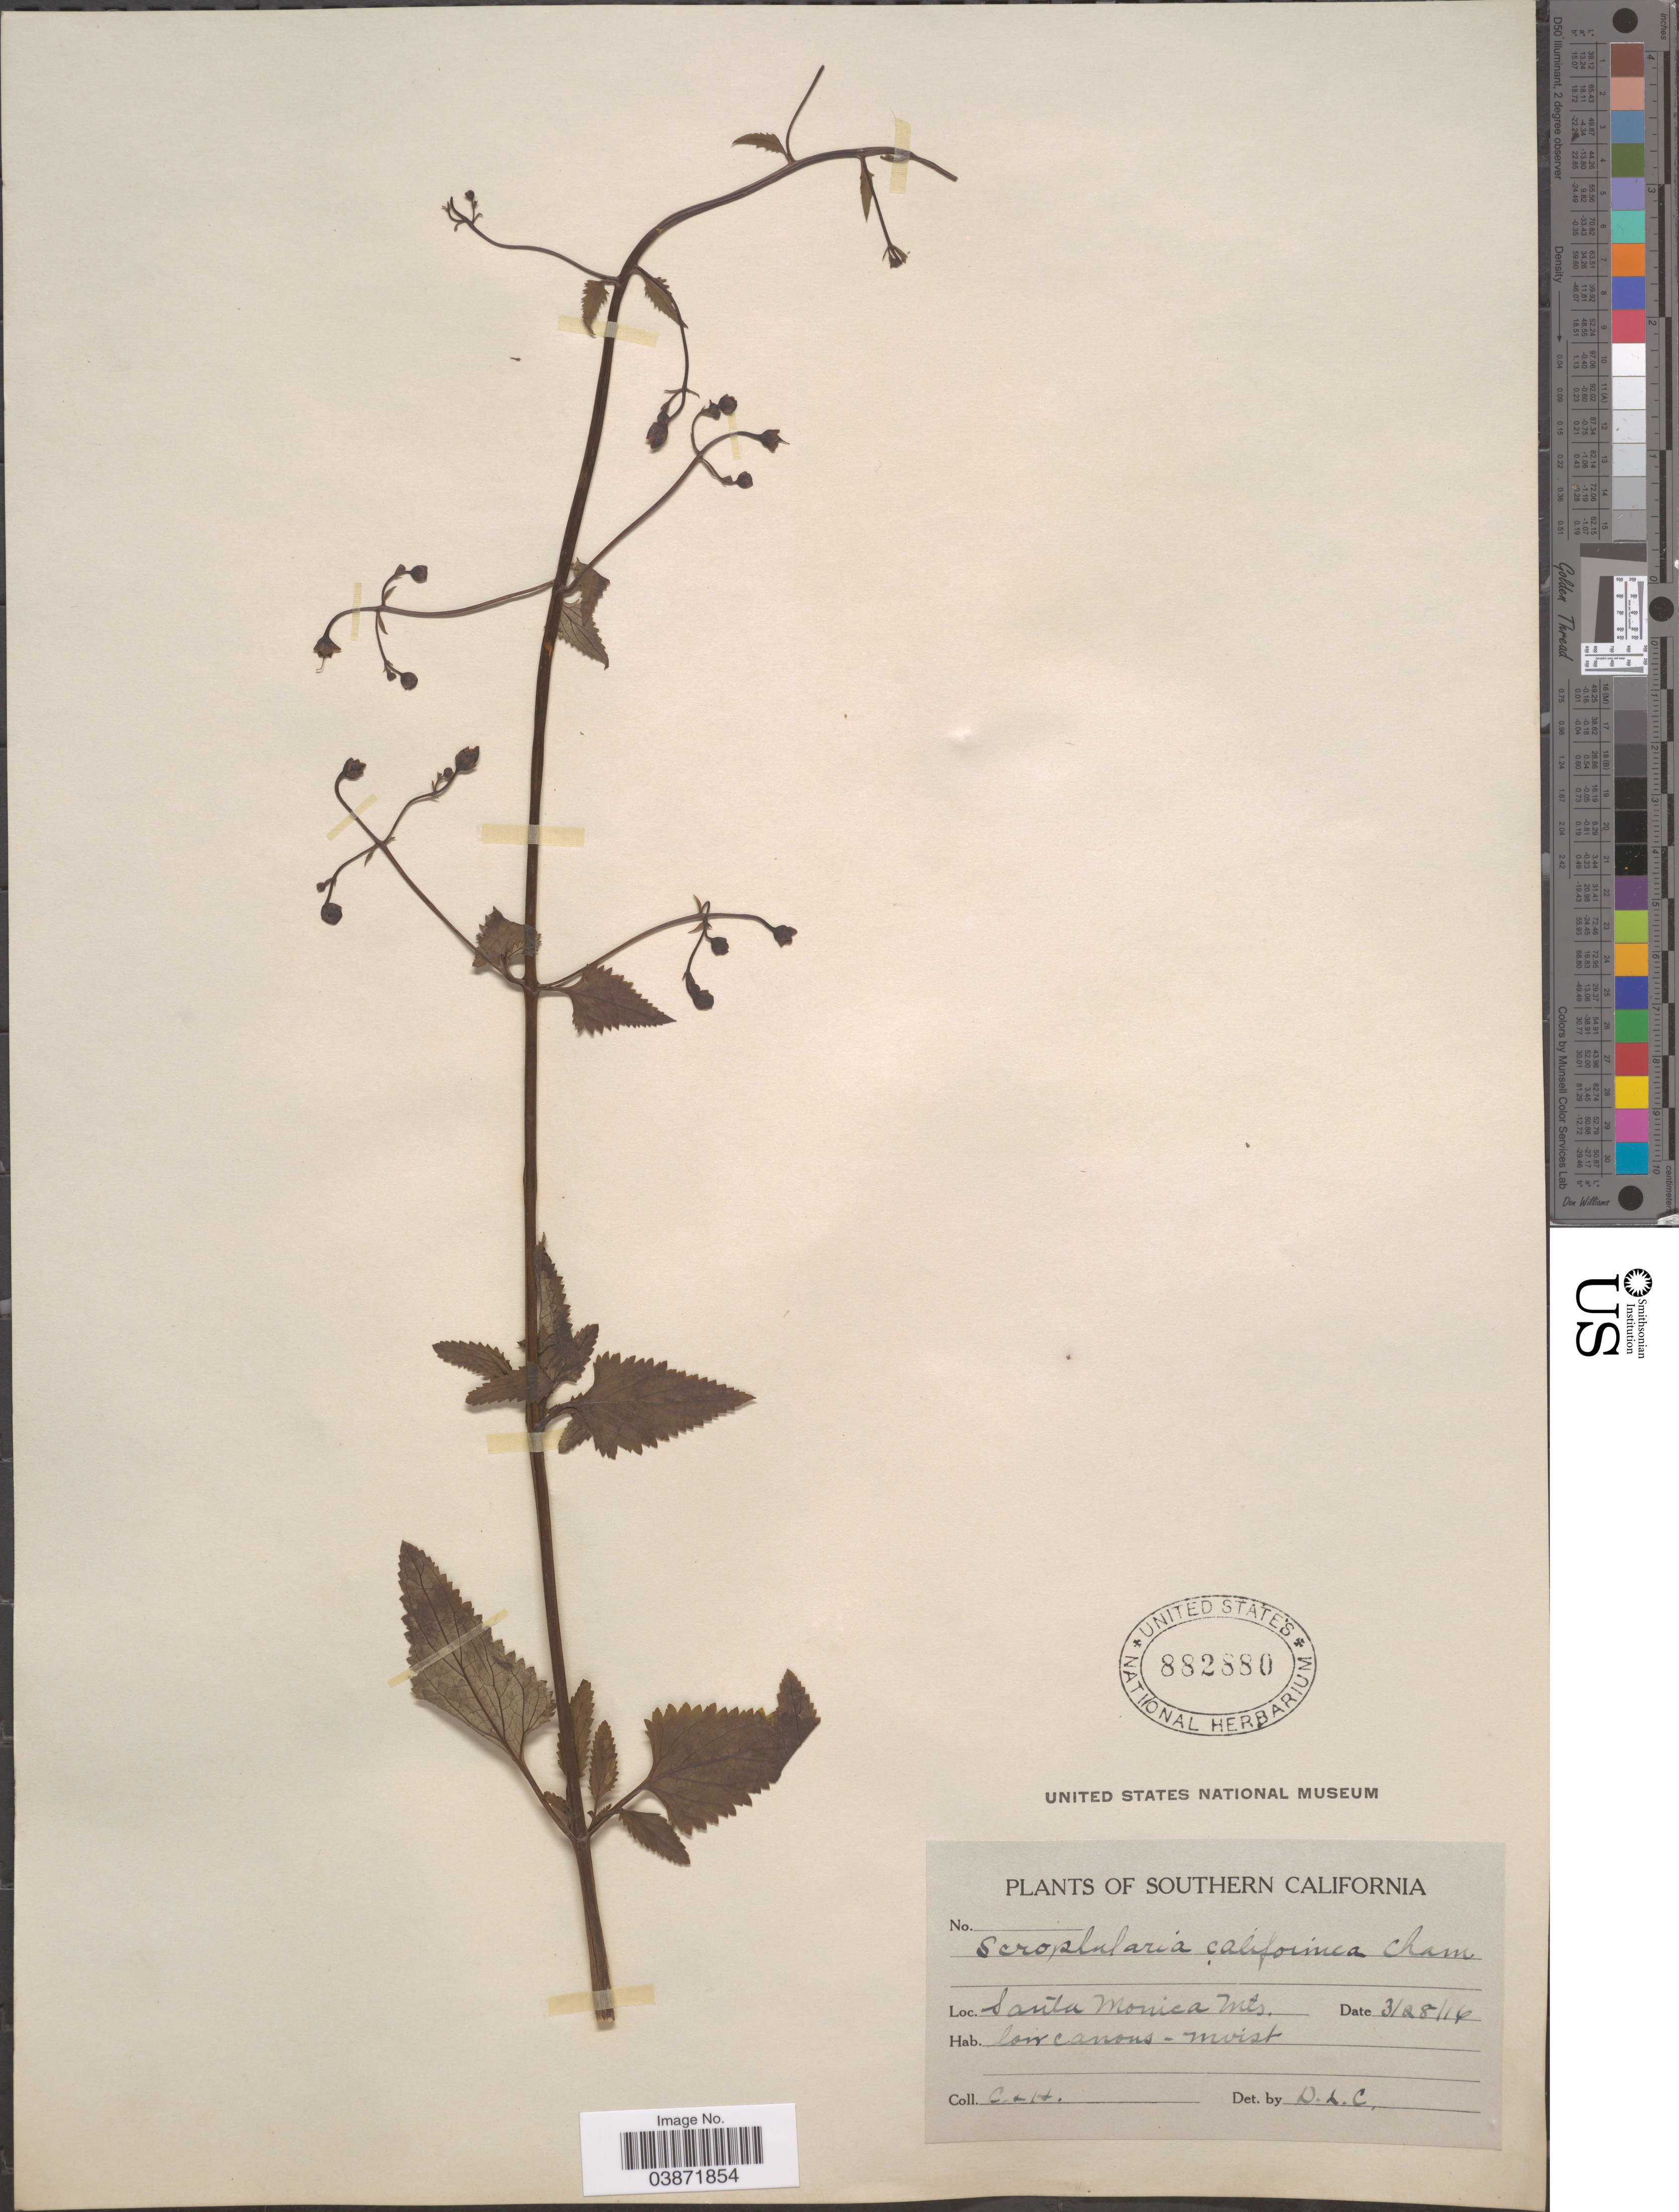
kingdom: Plantae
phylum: Tracheophyta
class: Magnoliopsida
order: Lamiales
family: Scrophulariaceae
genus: Scrophularia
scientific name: Scrophularia californica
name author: Cham. & Schltdl.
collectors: C. & H.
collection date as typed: Transcribed d/m/y: 28/3/16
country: United States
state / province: California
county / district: Los Angeles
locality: Southern California. Santa Monica Mts.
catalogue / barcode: US 882880